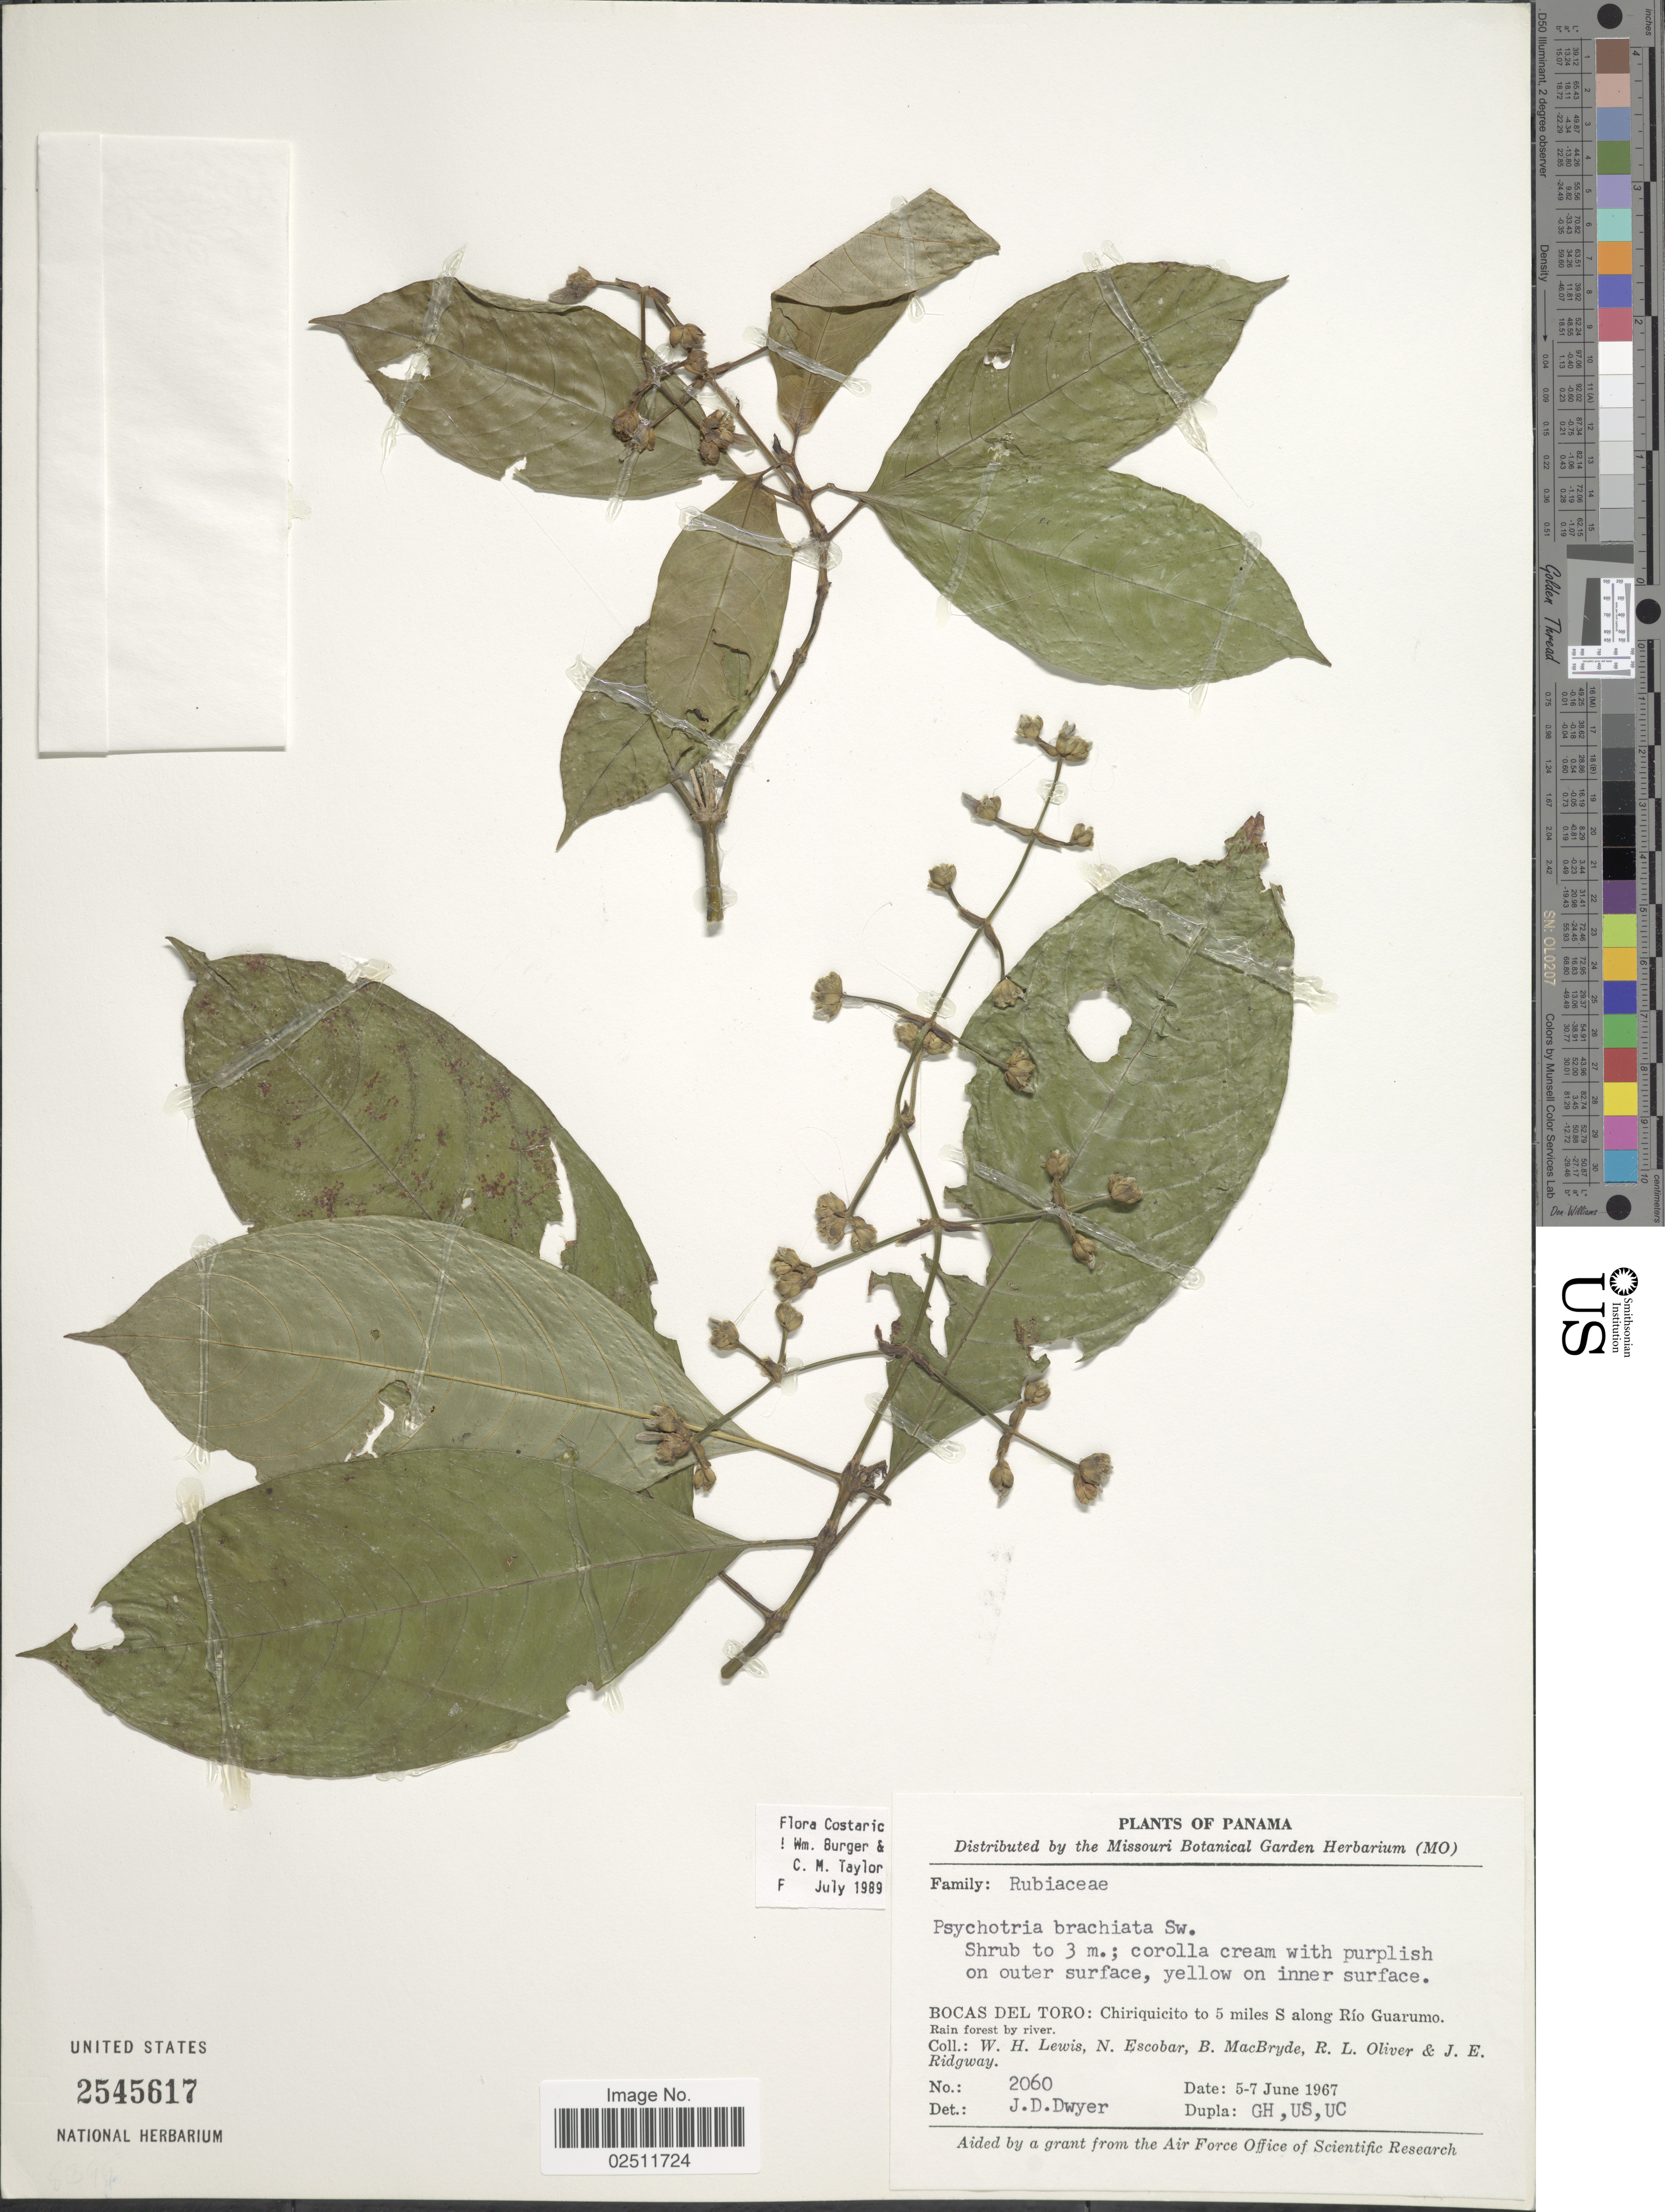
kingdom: Plantae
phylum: Tracheophyta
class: Magnoliopsida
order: Gentianales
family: Rubiaceae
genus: Psychotria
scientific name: Psychotria brachiata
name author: Sw.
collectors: W. H. Lewis, N. Escobar, B. MacBryde, R. Oliver & J. Ridgway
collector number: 2060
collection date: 1967-06-05/1967-06-07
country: Panama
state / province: Bocas del Toro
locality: Chiriquicito to 5 miles S along Rio Guarumo.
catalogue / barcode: US 2545617